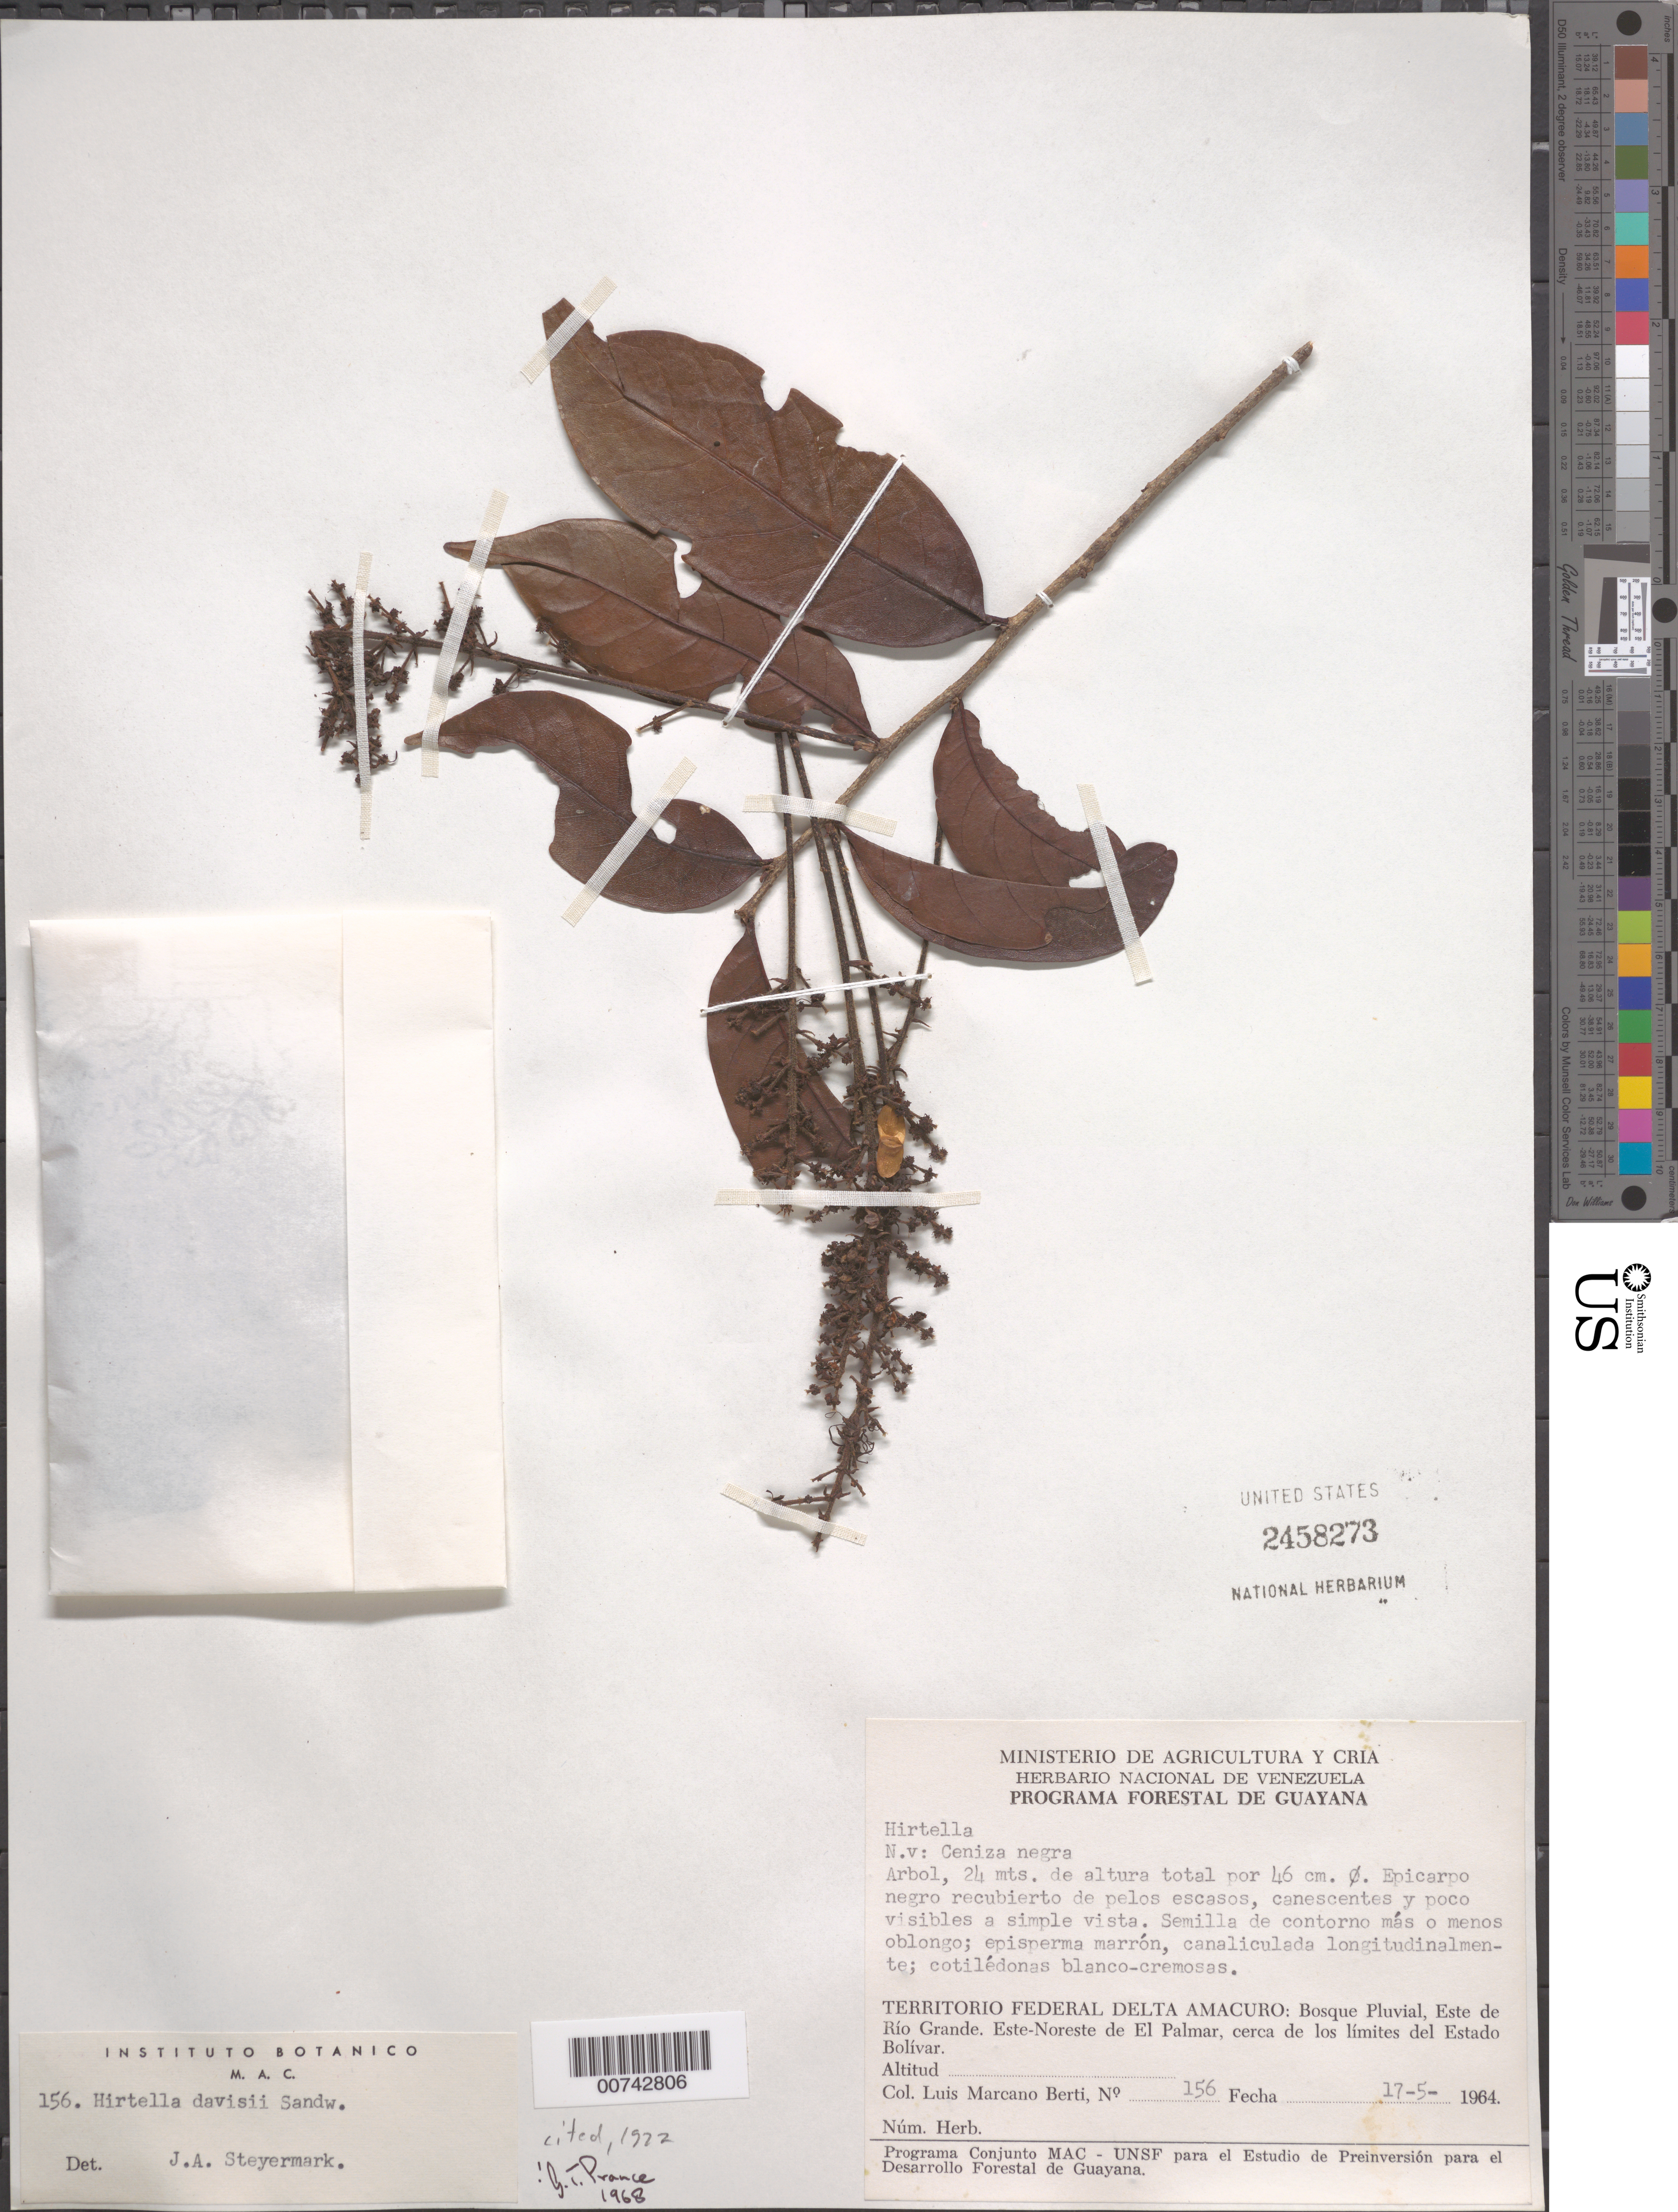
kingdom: Plantae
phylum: Tracheophyta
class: Magnoliopsida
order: Malpighiales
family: Chrysobalanaceae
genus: Hirtella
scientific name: Hirtella davisii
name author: Sandwith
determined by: Prance, G. T.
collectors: L. Marcano-Berti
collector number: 156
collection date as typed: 17-May-64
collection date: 1964-05-17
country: Venezuela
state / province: Delta Amacuro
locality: Este de Río Grande, ENE de El Palmar, cerca de los limites del Estado Bolívar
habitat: Bosque pluvial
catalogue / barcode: US 2458273